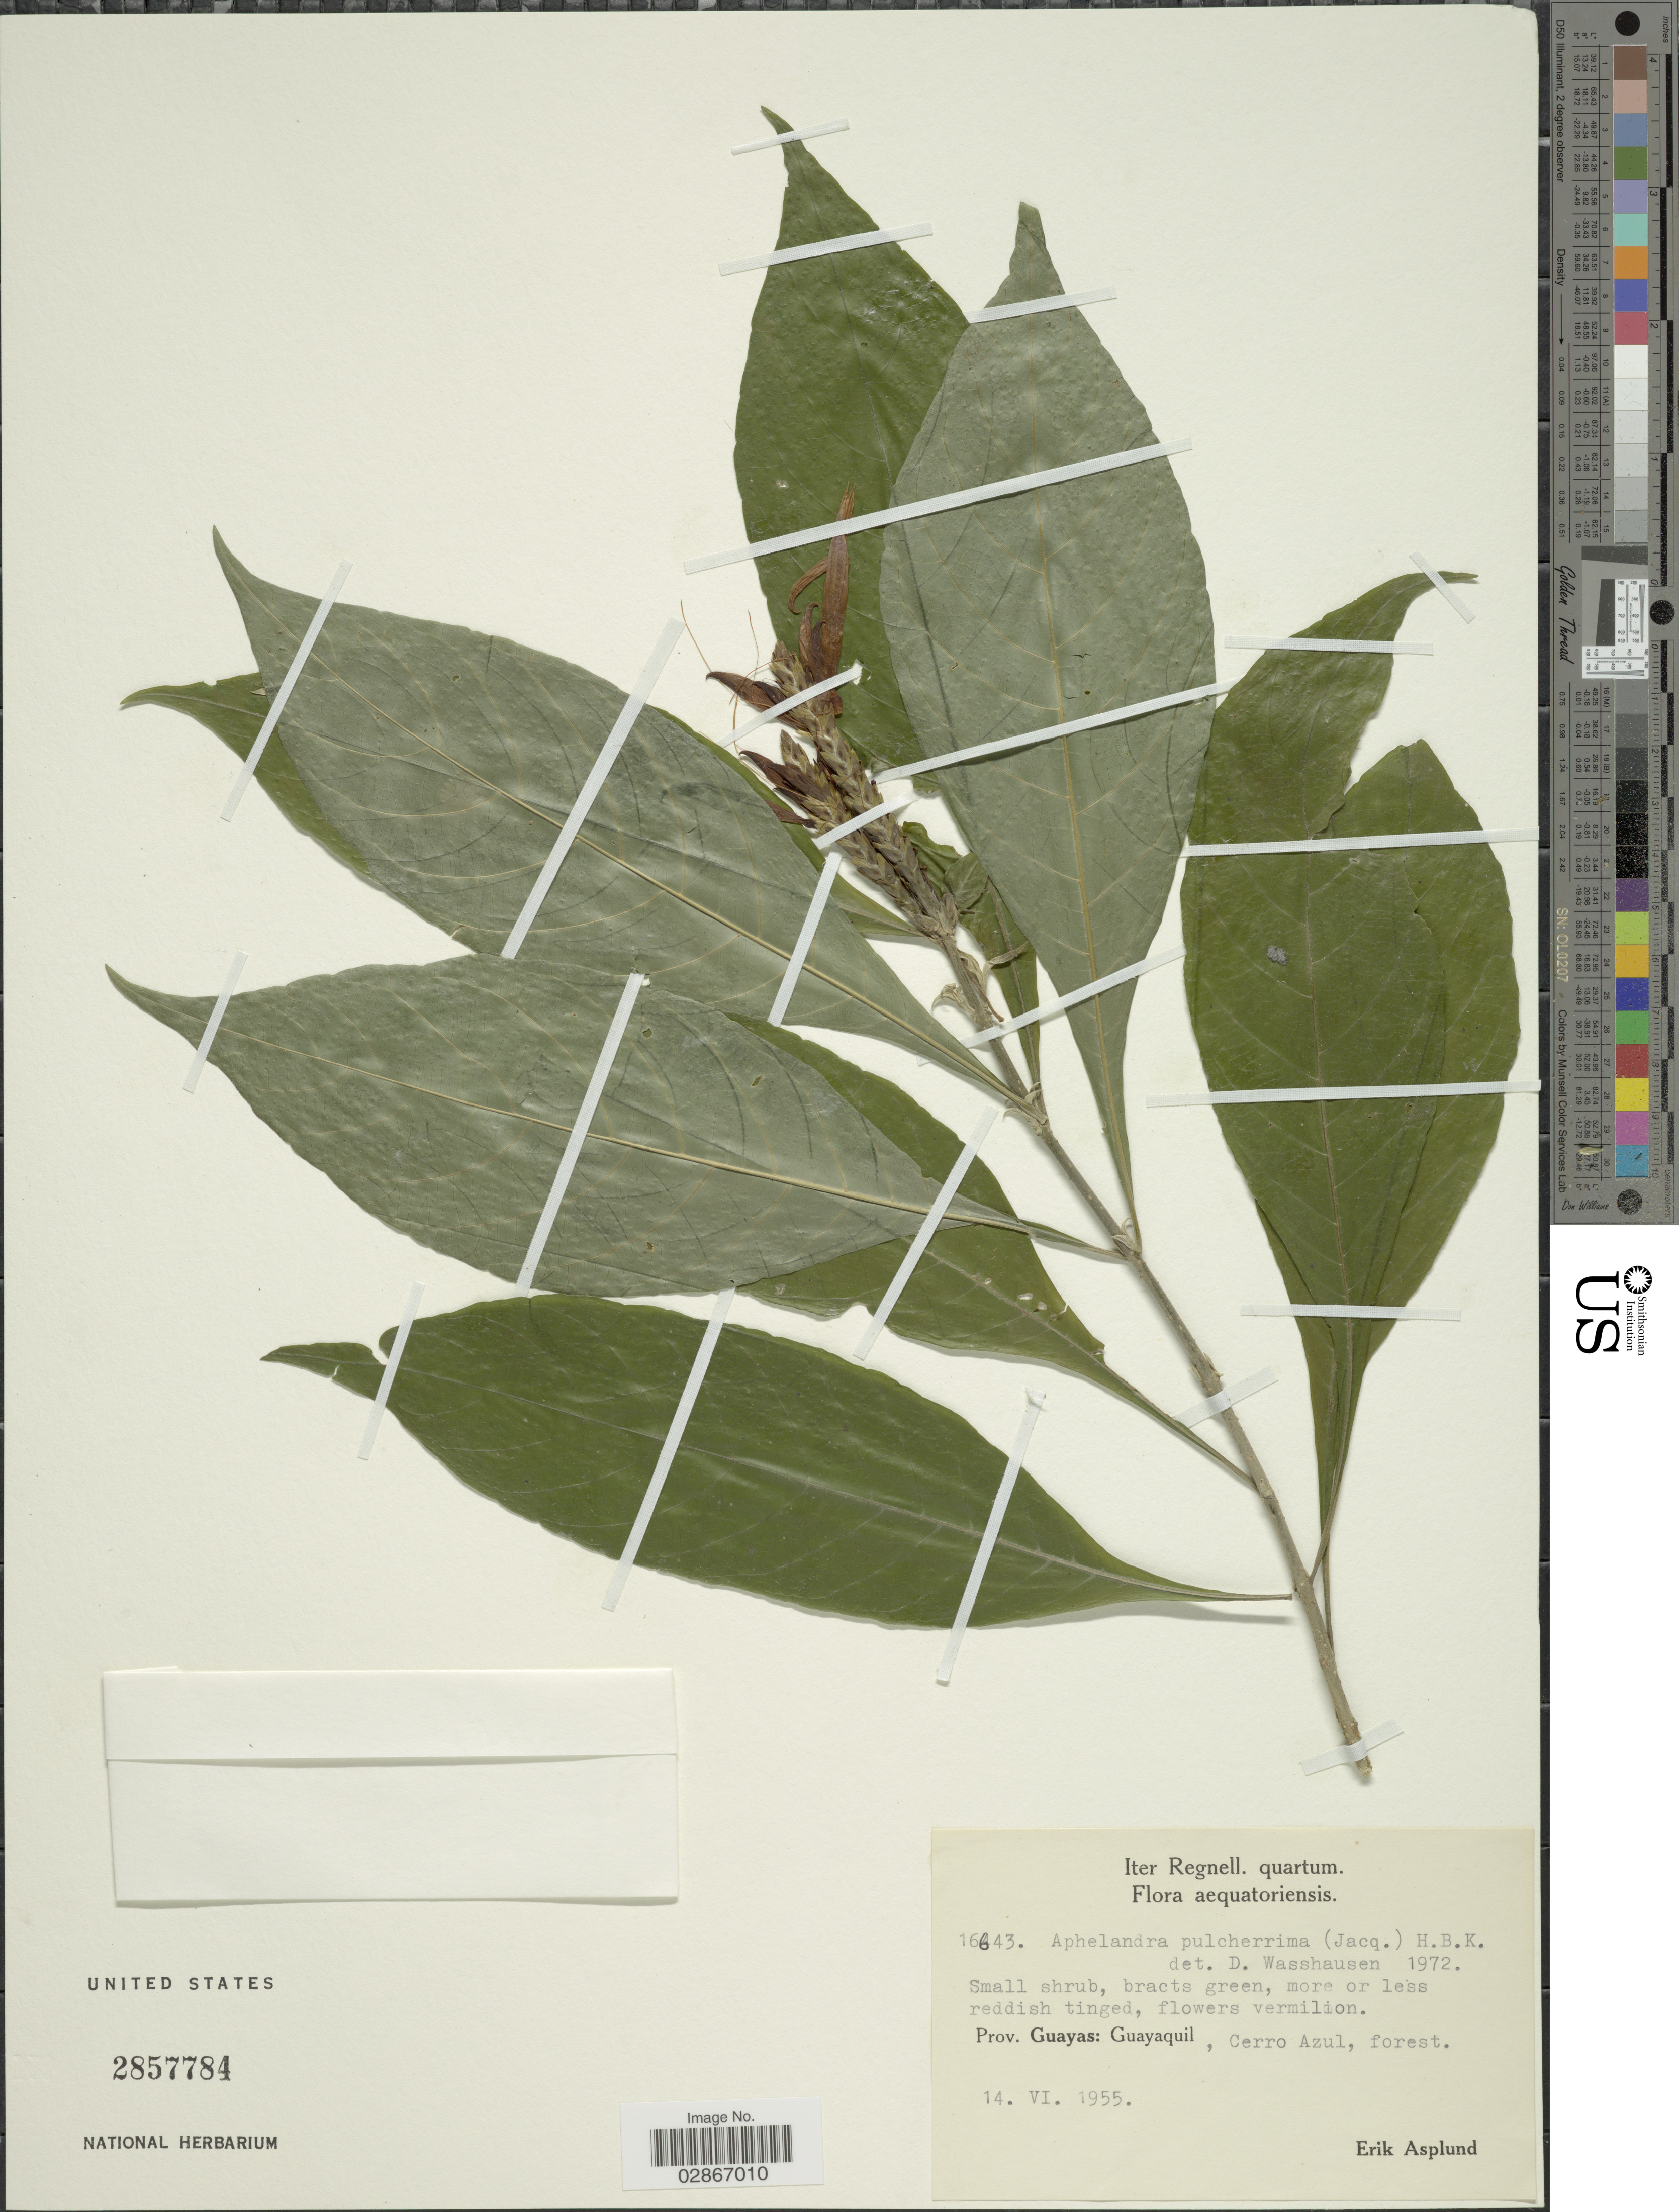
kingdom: Plantae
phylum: Tracheophyta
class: Magnoliopsida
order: Lamiales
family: Acanthaceae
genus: Aphelandra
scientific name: Aphelandra glabrata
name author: Willd. ex Nees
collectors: E. Asplund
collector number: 16643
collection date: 1955-06-14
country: Ecuador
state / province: Guayas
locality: Guayaquil, Cerro Azul.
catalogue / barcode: US 2857784